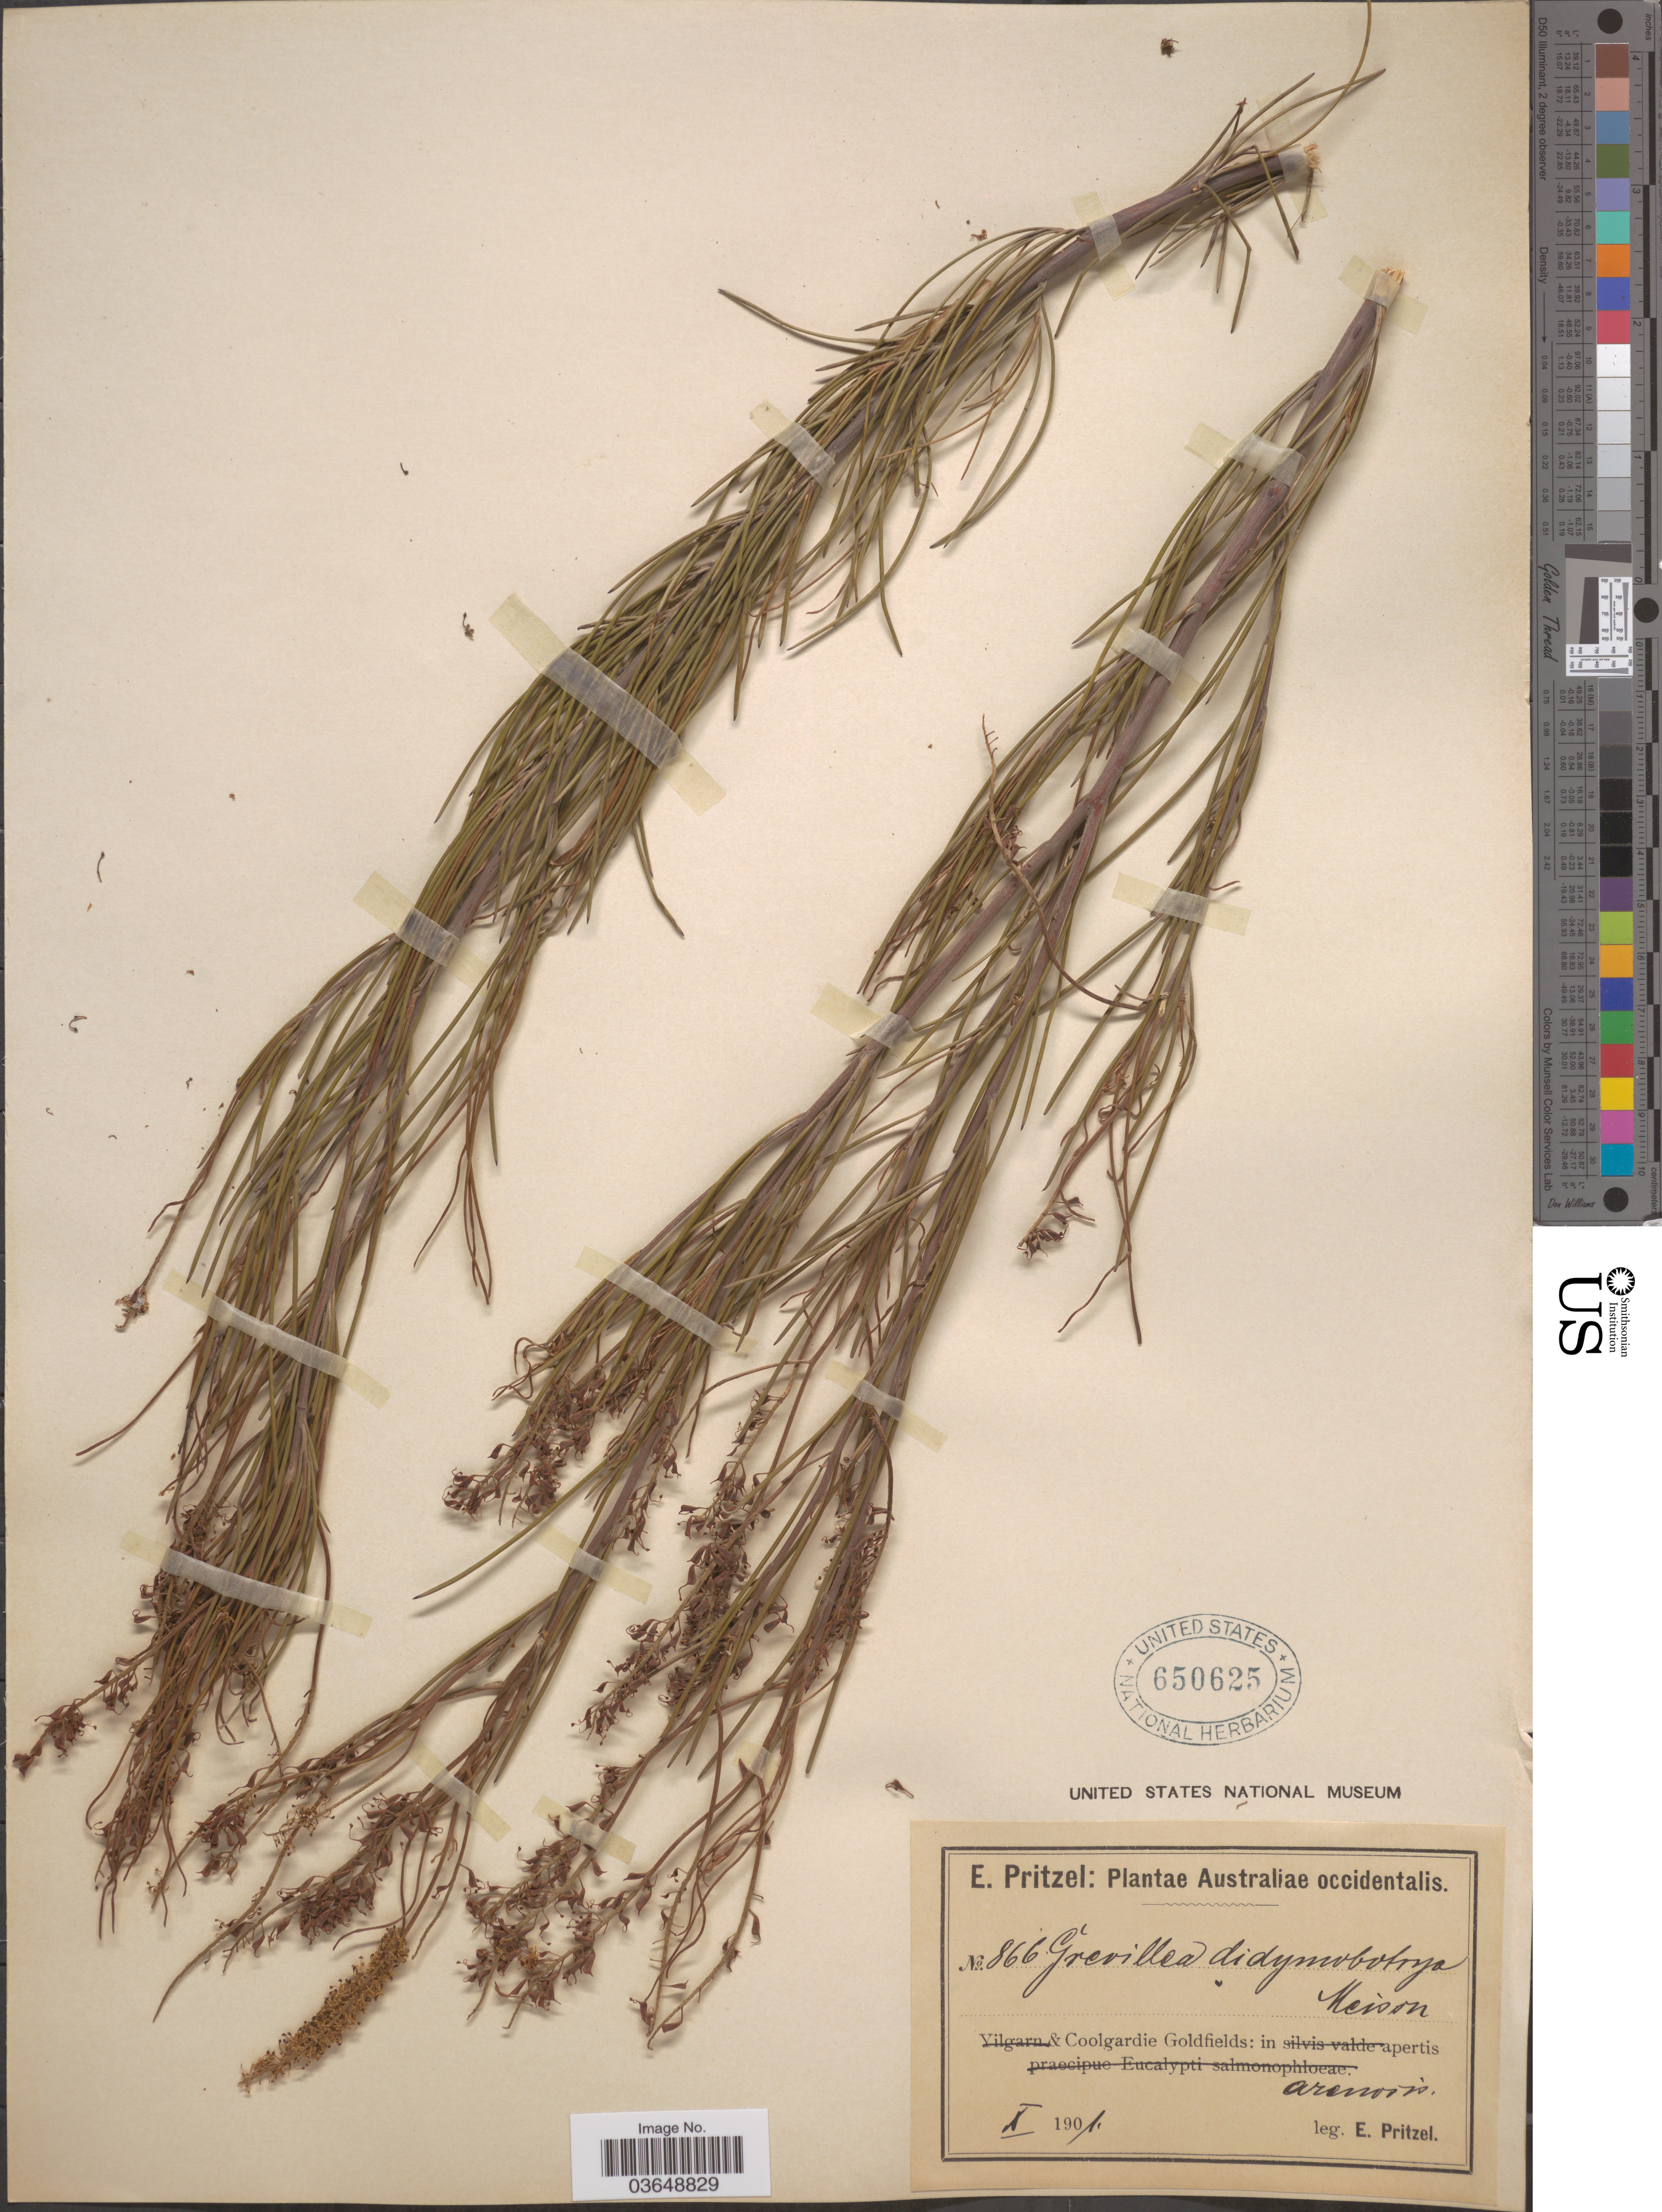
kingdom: Plantae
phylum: Tracheophyta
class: Magnoliopsida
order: Proteales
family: Proteaceae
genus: Grevillea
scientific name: Grevillea didymobotrya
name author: Meisn.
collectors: E. G. Pritzel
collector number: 866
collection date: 1901-10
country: Australia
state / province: Western Australia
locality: Australiae occidentalis. Coolgardie Goldfields: in apertis arenosis.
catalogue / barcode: US 650625